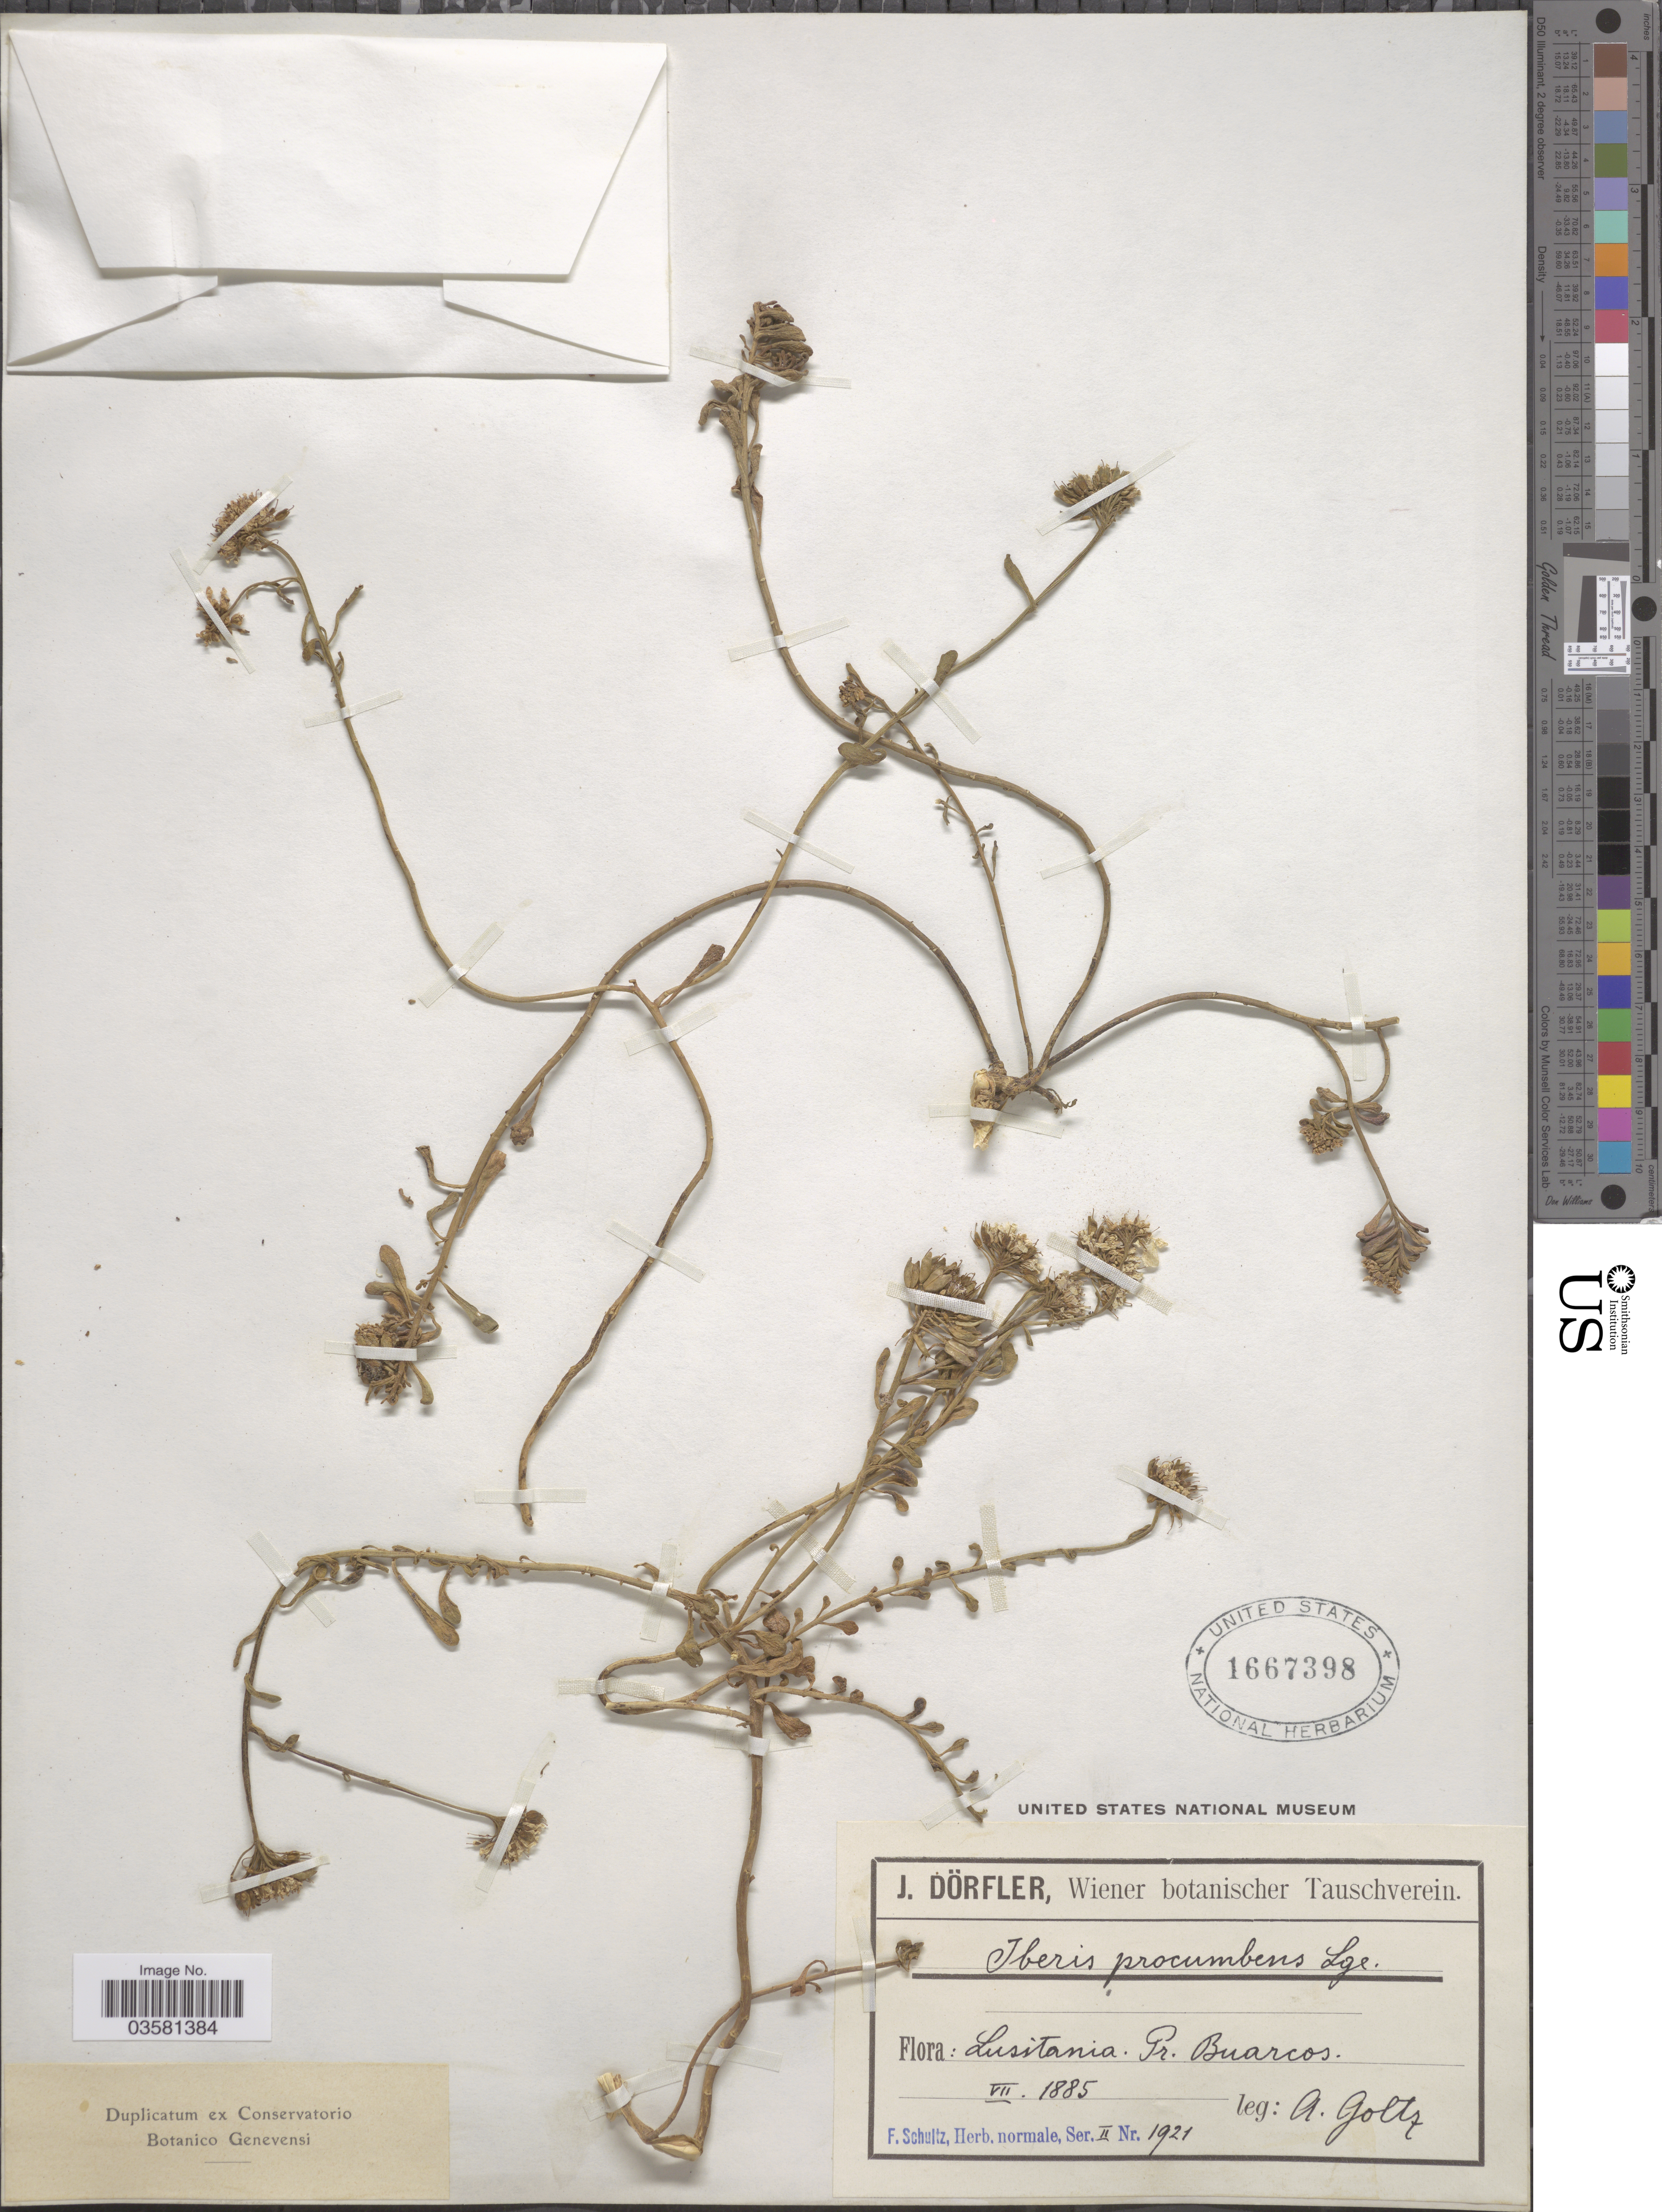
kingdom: Plantae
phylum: Tracheophyta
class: Magnoliopsida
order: Brassicales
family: Brassicaceae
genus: Iberis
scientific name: Iberis procumbens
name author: Lange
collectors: A. Goltz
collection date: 1885-07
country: Portugal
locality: Lusitania. Pr. Buarcos.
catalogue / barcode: US 1667398